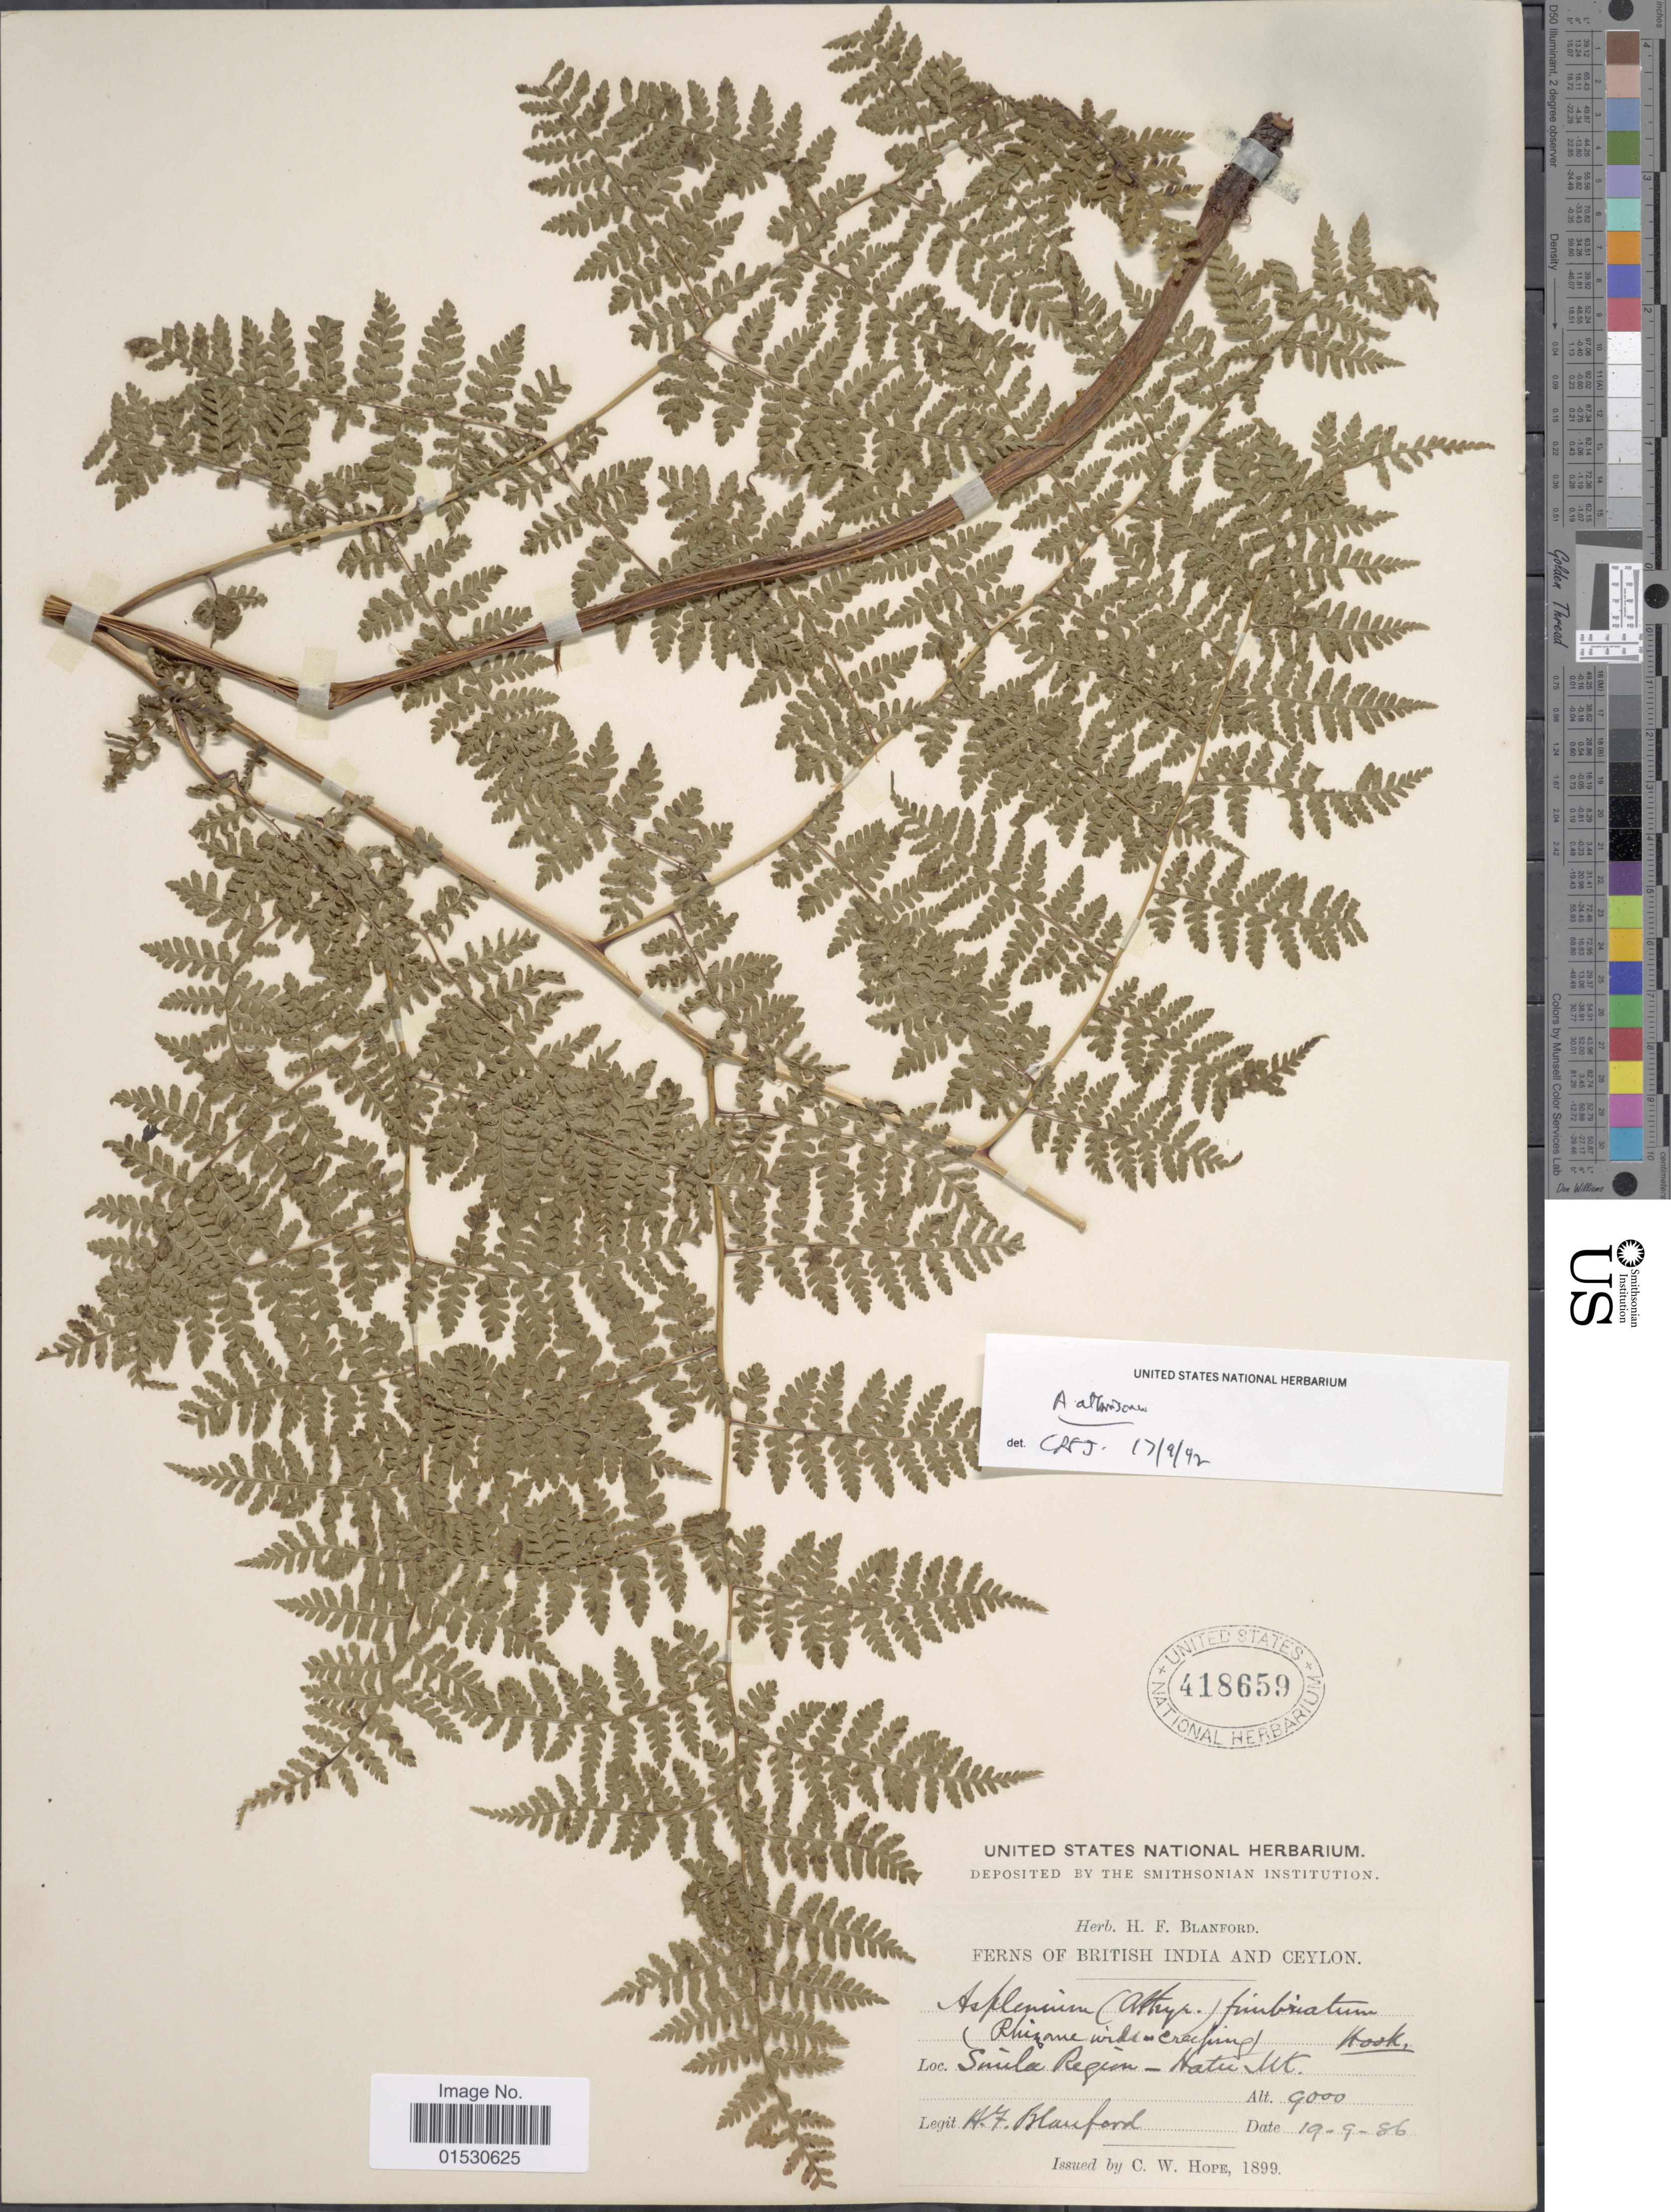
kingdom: Plantae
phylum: Tracheophyta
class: Polypodiopsida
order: Polypodiales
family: Athyriaceae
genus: Athyrium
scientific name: Athyrium fimbriatum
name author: (Wall.) T. Moore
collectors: H. Blanford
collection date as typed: Transcribed d/m/y: 19/9/86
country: India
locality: British India & Ceylon, Simla Region - Hatu Mt.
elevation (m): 2743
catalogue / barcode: US 418659